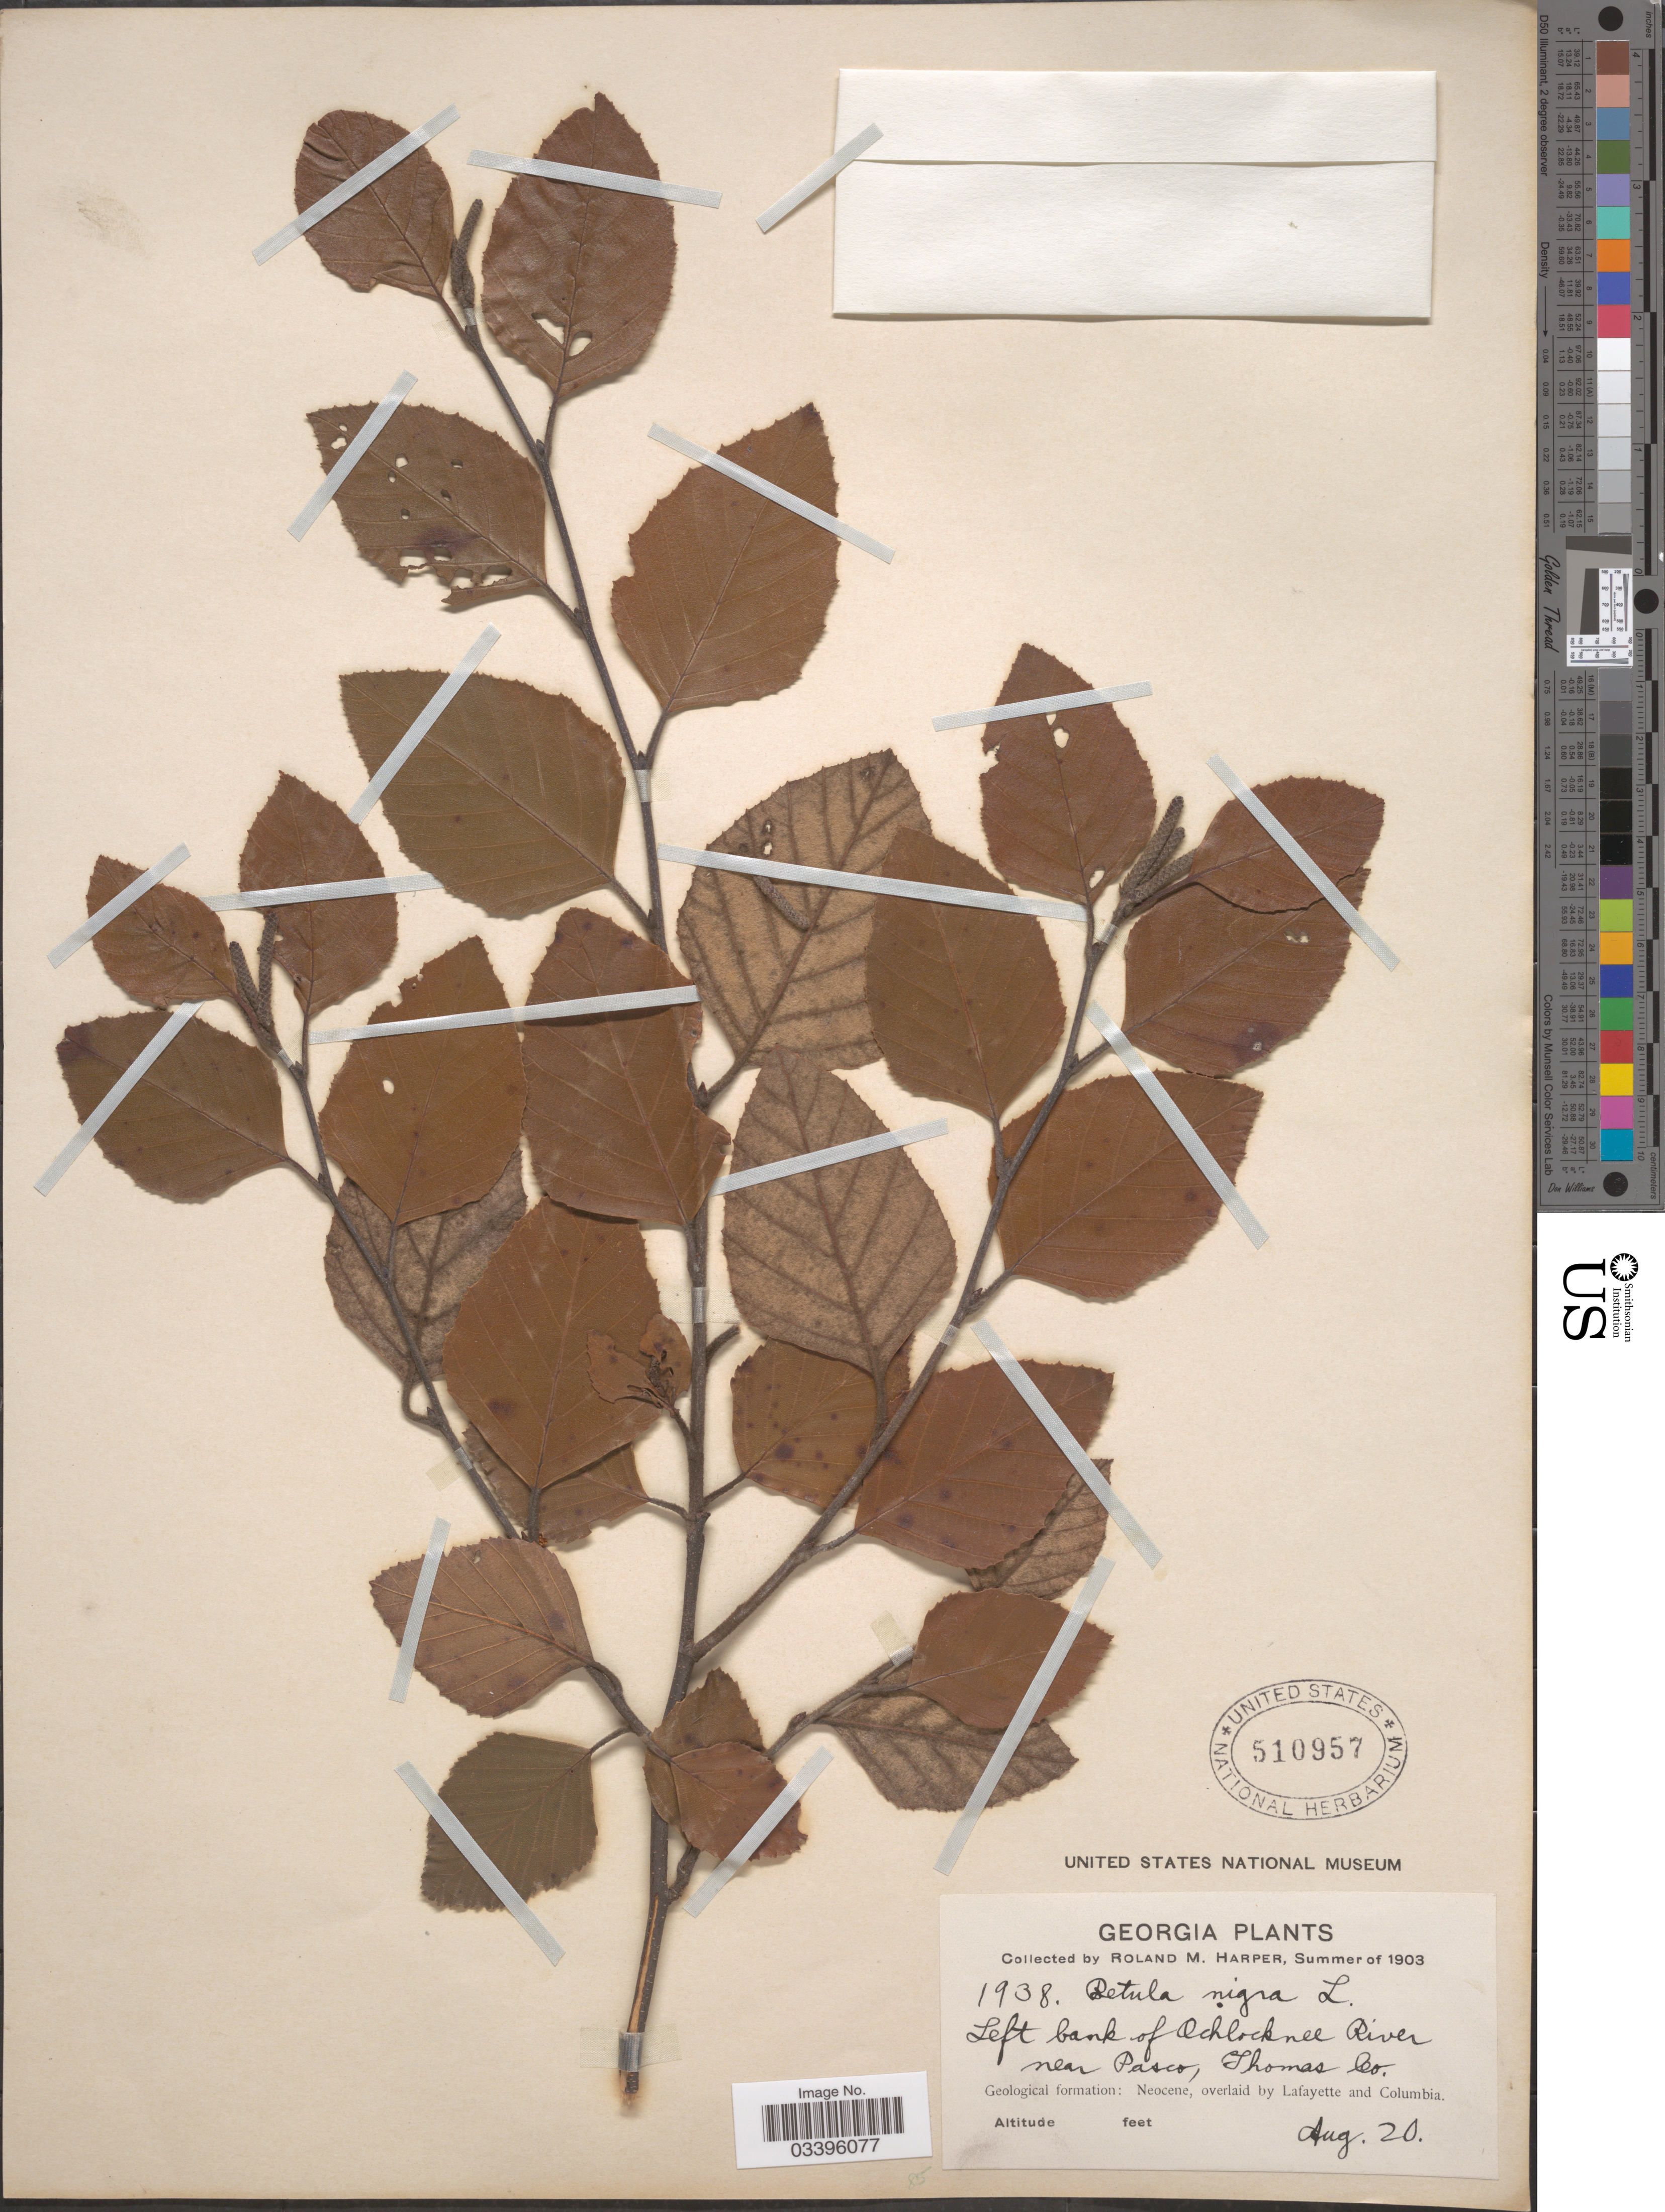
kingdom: Plantae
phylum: Tracheophyta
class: Magnoliopsida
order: Fagales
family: Betulaceae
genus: Betula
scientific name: Betula nigra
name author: L.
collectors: R. M. Harper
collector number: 1938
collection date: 1903-08-20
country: United States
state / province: Georgia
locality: Left bank of Ochlocknee River near Pasco, Thomas Co. Geological formation: Neocene, overlaid by Lafayette and Columbia.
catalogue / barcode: US 510957